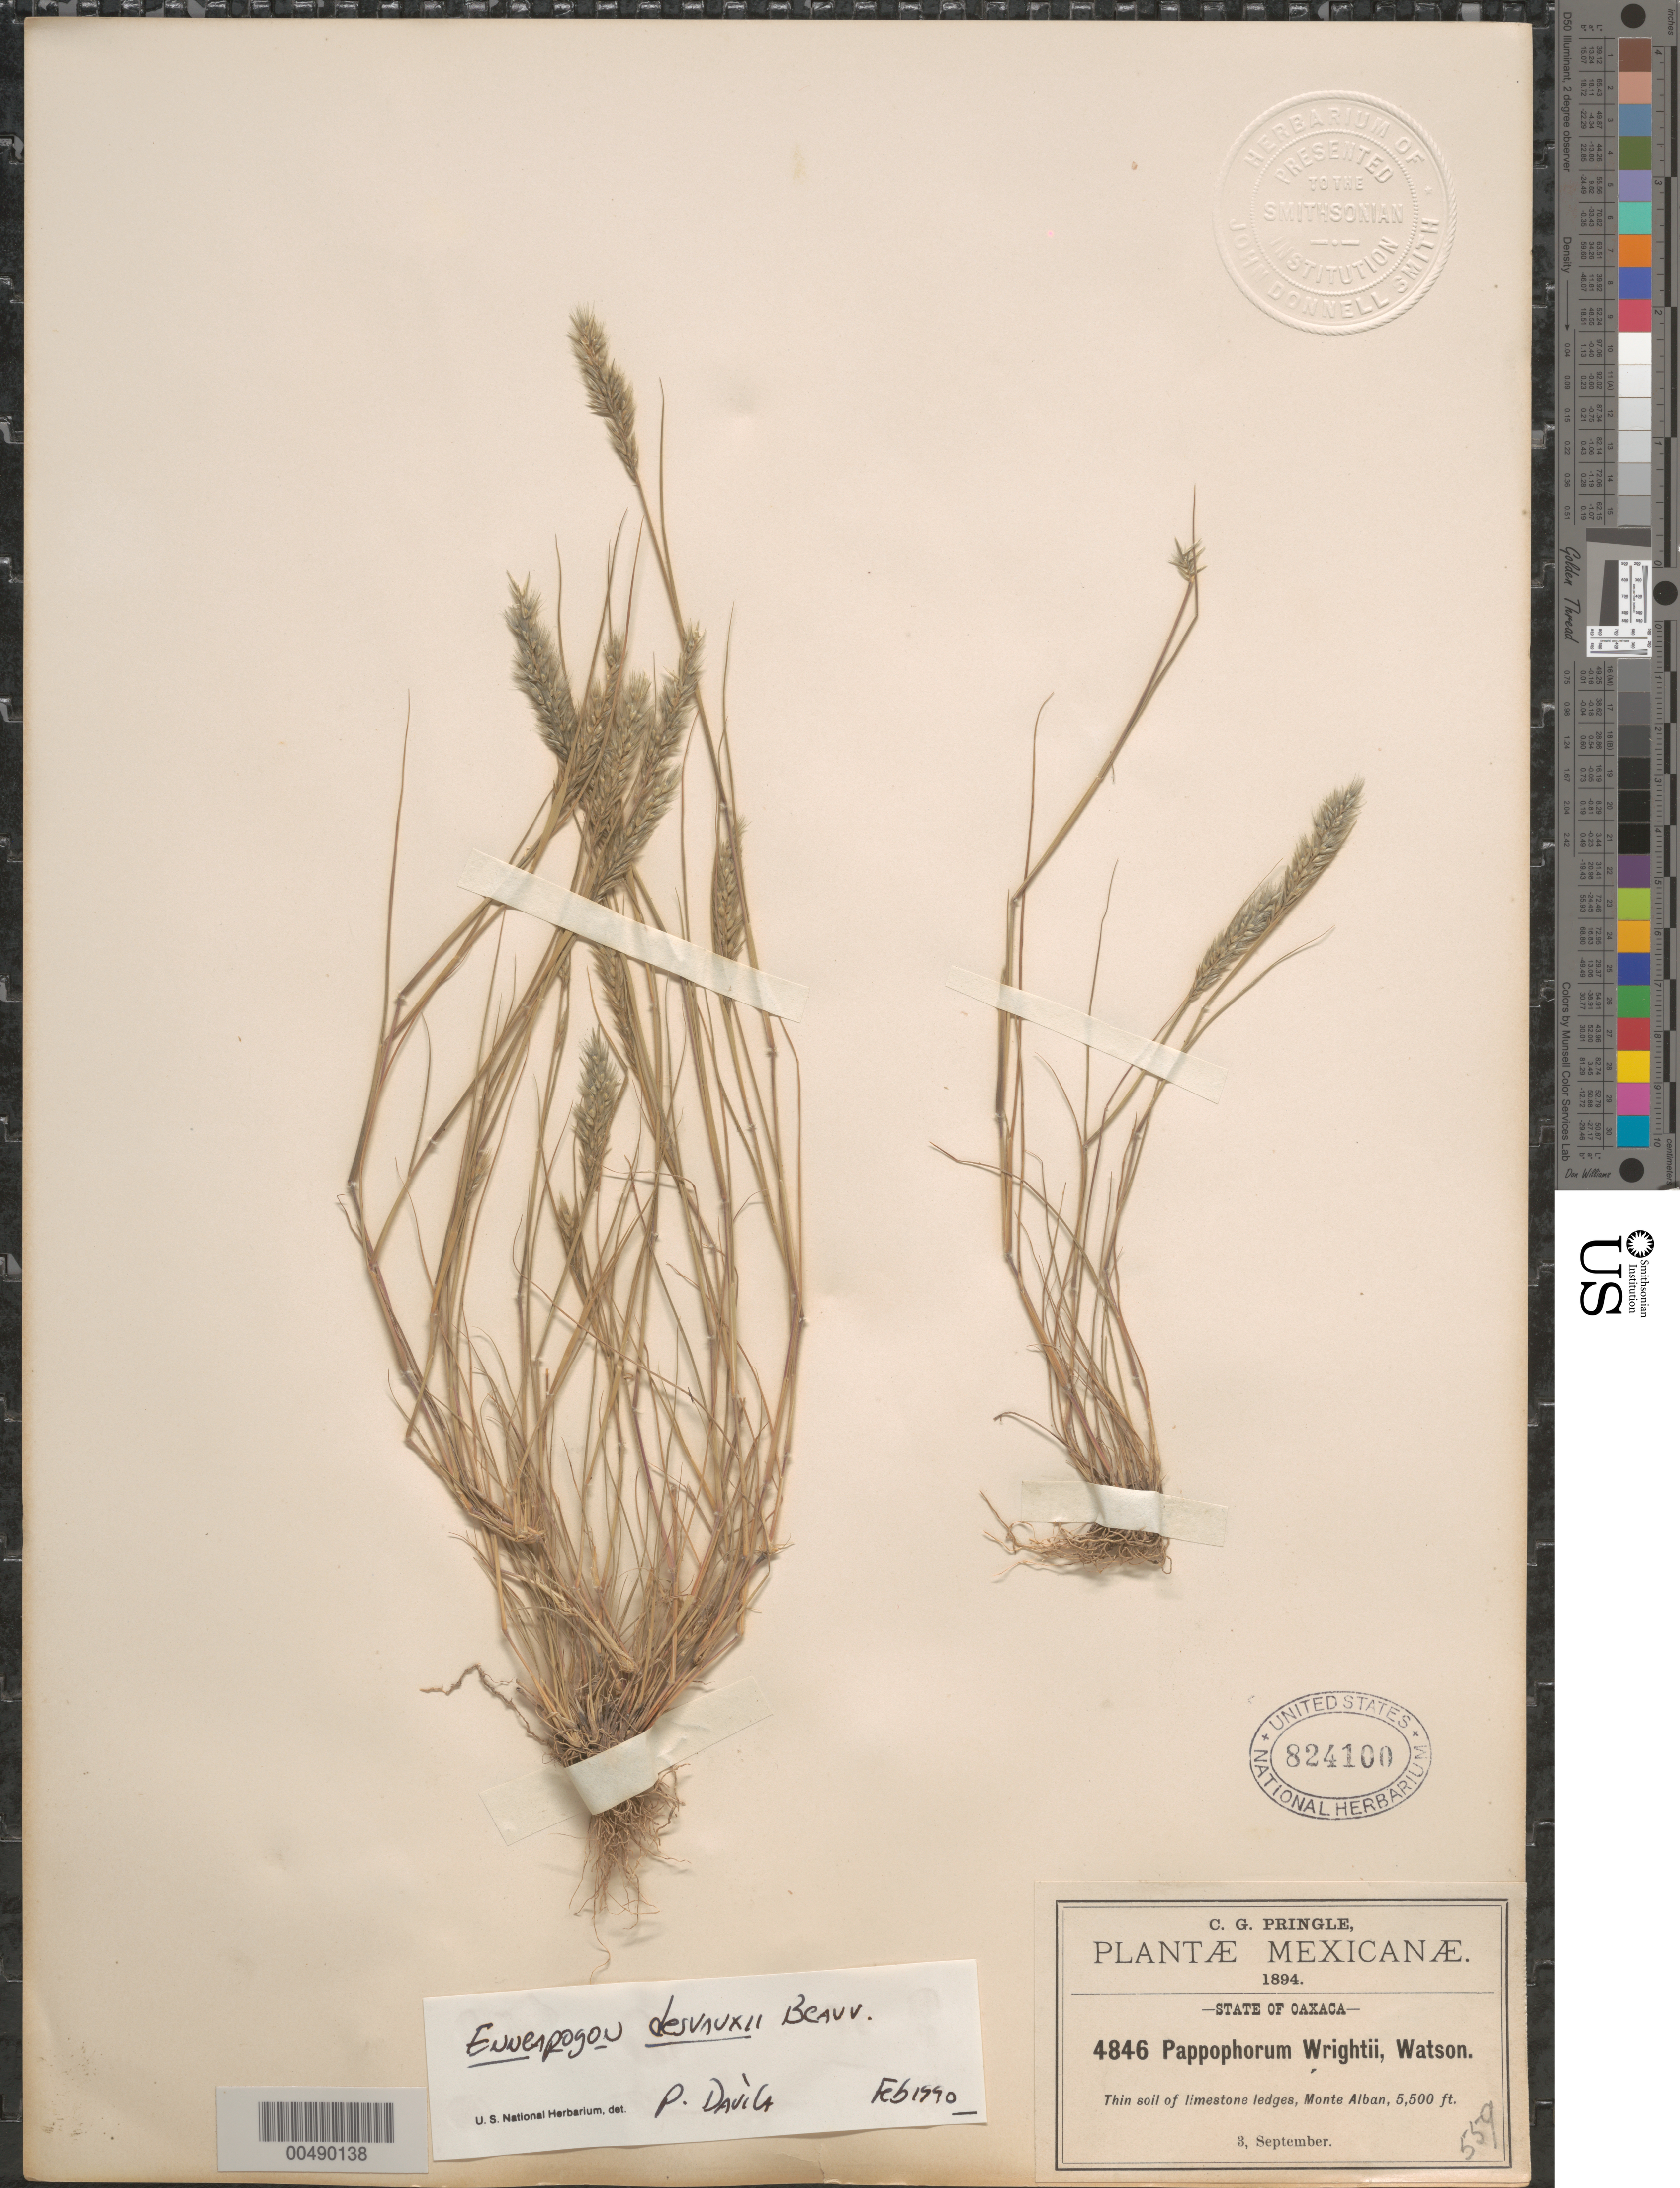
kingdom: Plantae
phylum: Tracheophyta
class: Liliopsida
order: Poales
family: Poaceae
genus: Enneapogon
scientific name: Enneapogon desvauxii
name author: P. Beauv.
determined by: Dávila, P. D.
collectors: C. G. Pringle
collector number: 4846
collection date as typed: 3 Sep 1894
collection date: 1894-09-03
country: Mexico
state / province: Oaxaca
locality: Monte Alban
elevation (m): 1676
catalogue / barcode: US 824100